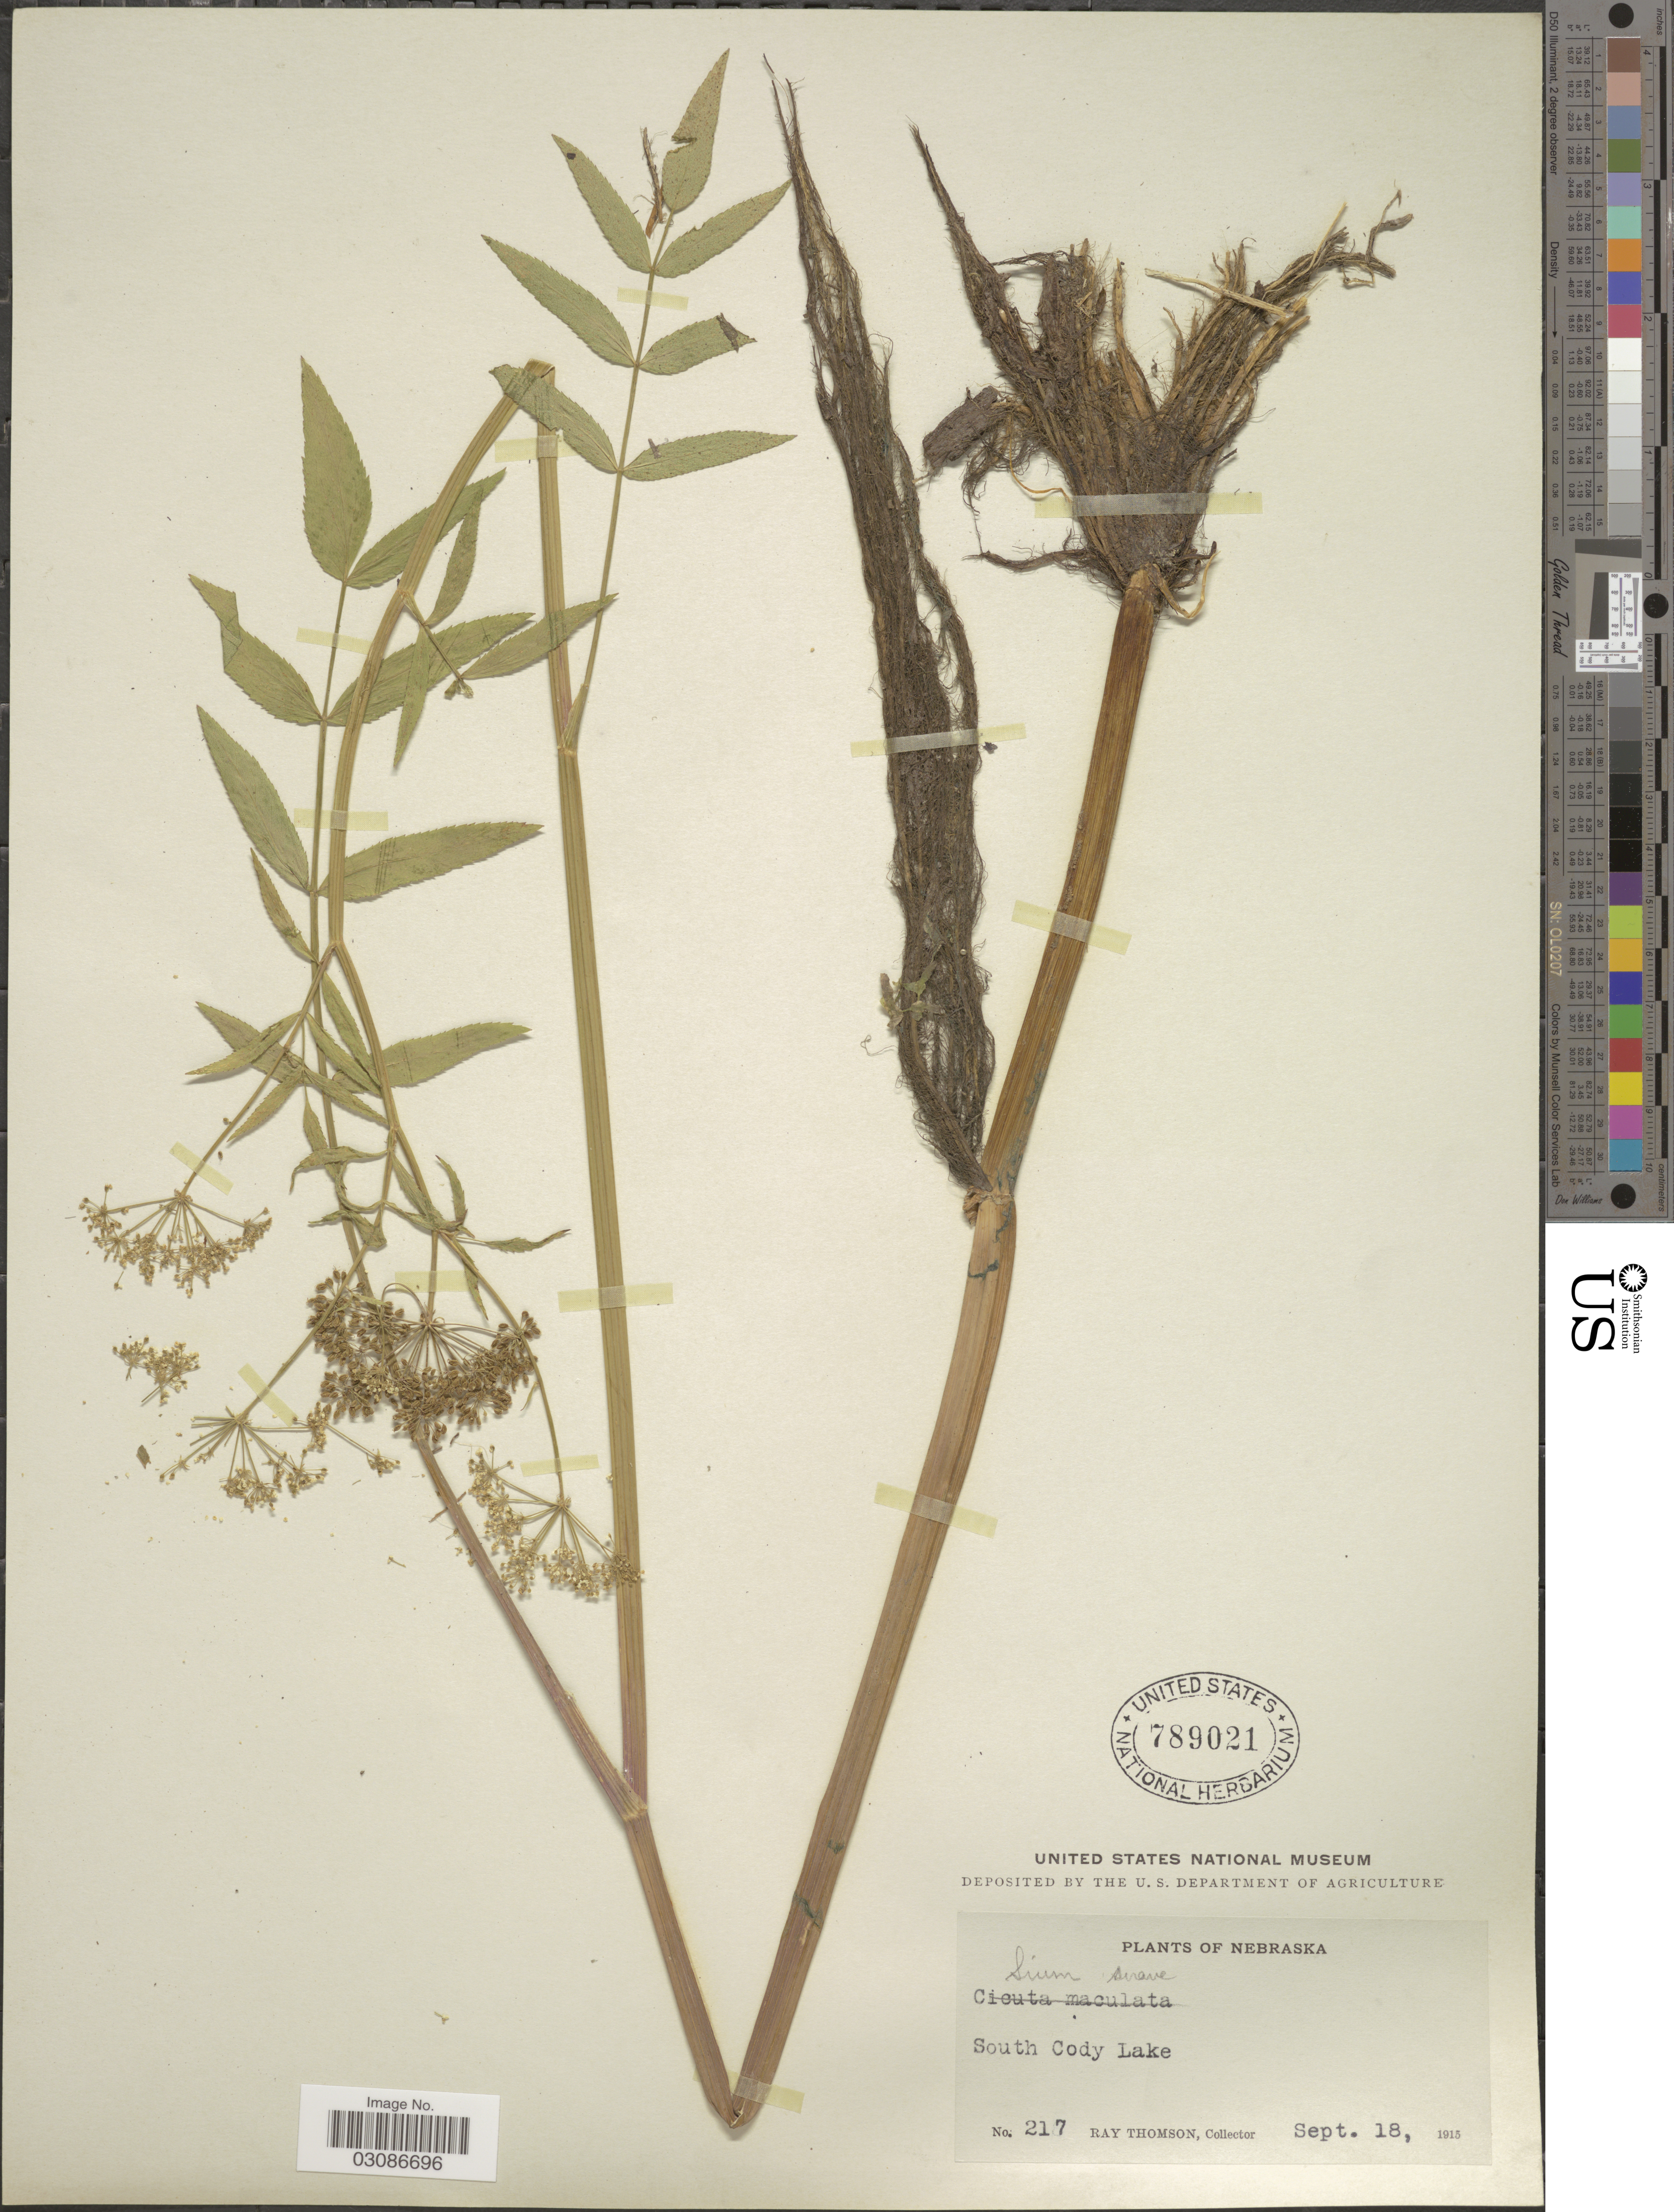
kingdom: Plantae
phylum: Tracheophyta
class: Magnoliopsida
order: Apiales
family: Apiaceae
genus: Sium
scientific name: Sium suave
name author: Walter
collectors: R. Thomson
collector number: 217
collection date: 1915-09-18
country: United States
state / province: Nebraska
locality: South Cody Lake.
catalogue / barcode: US 789021